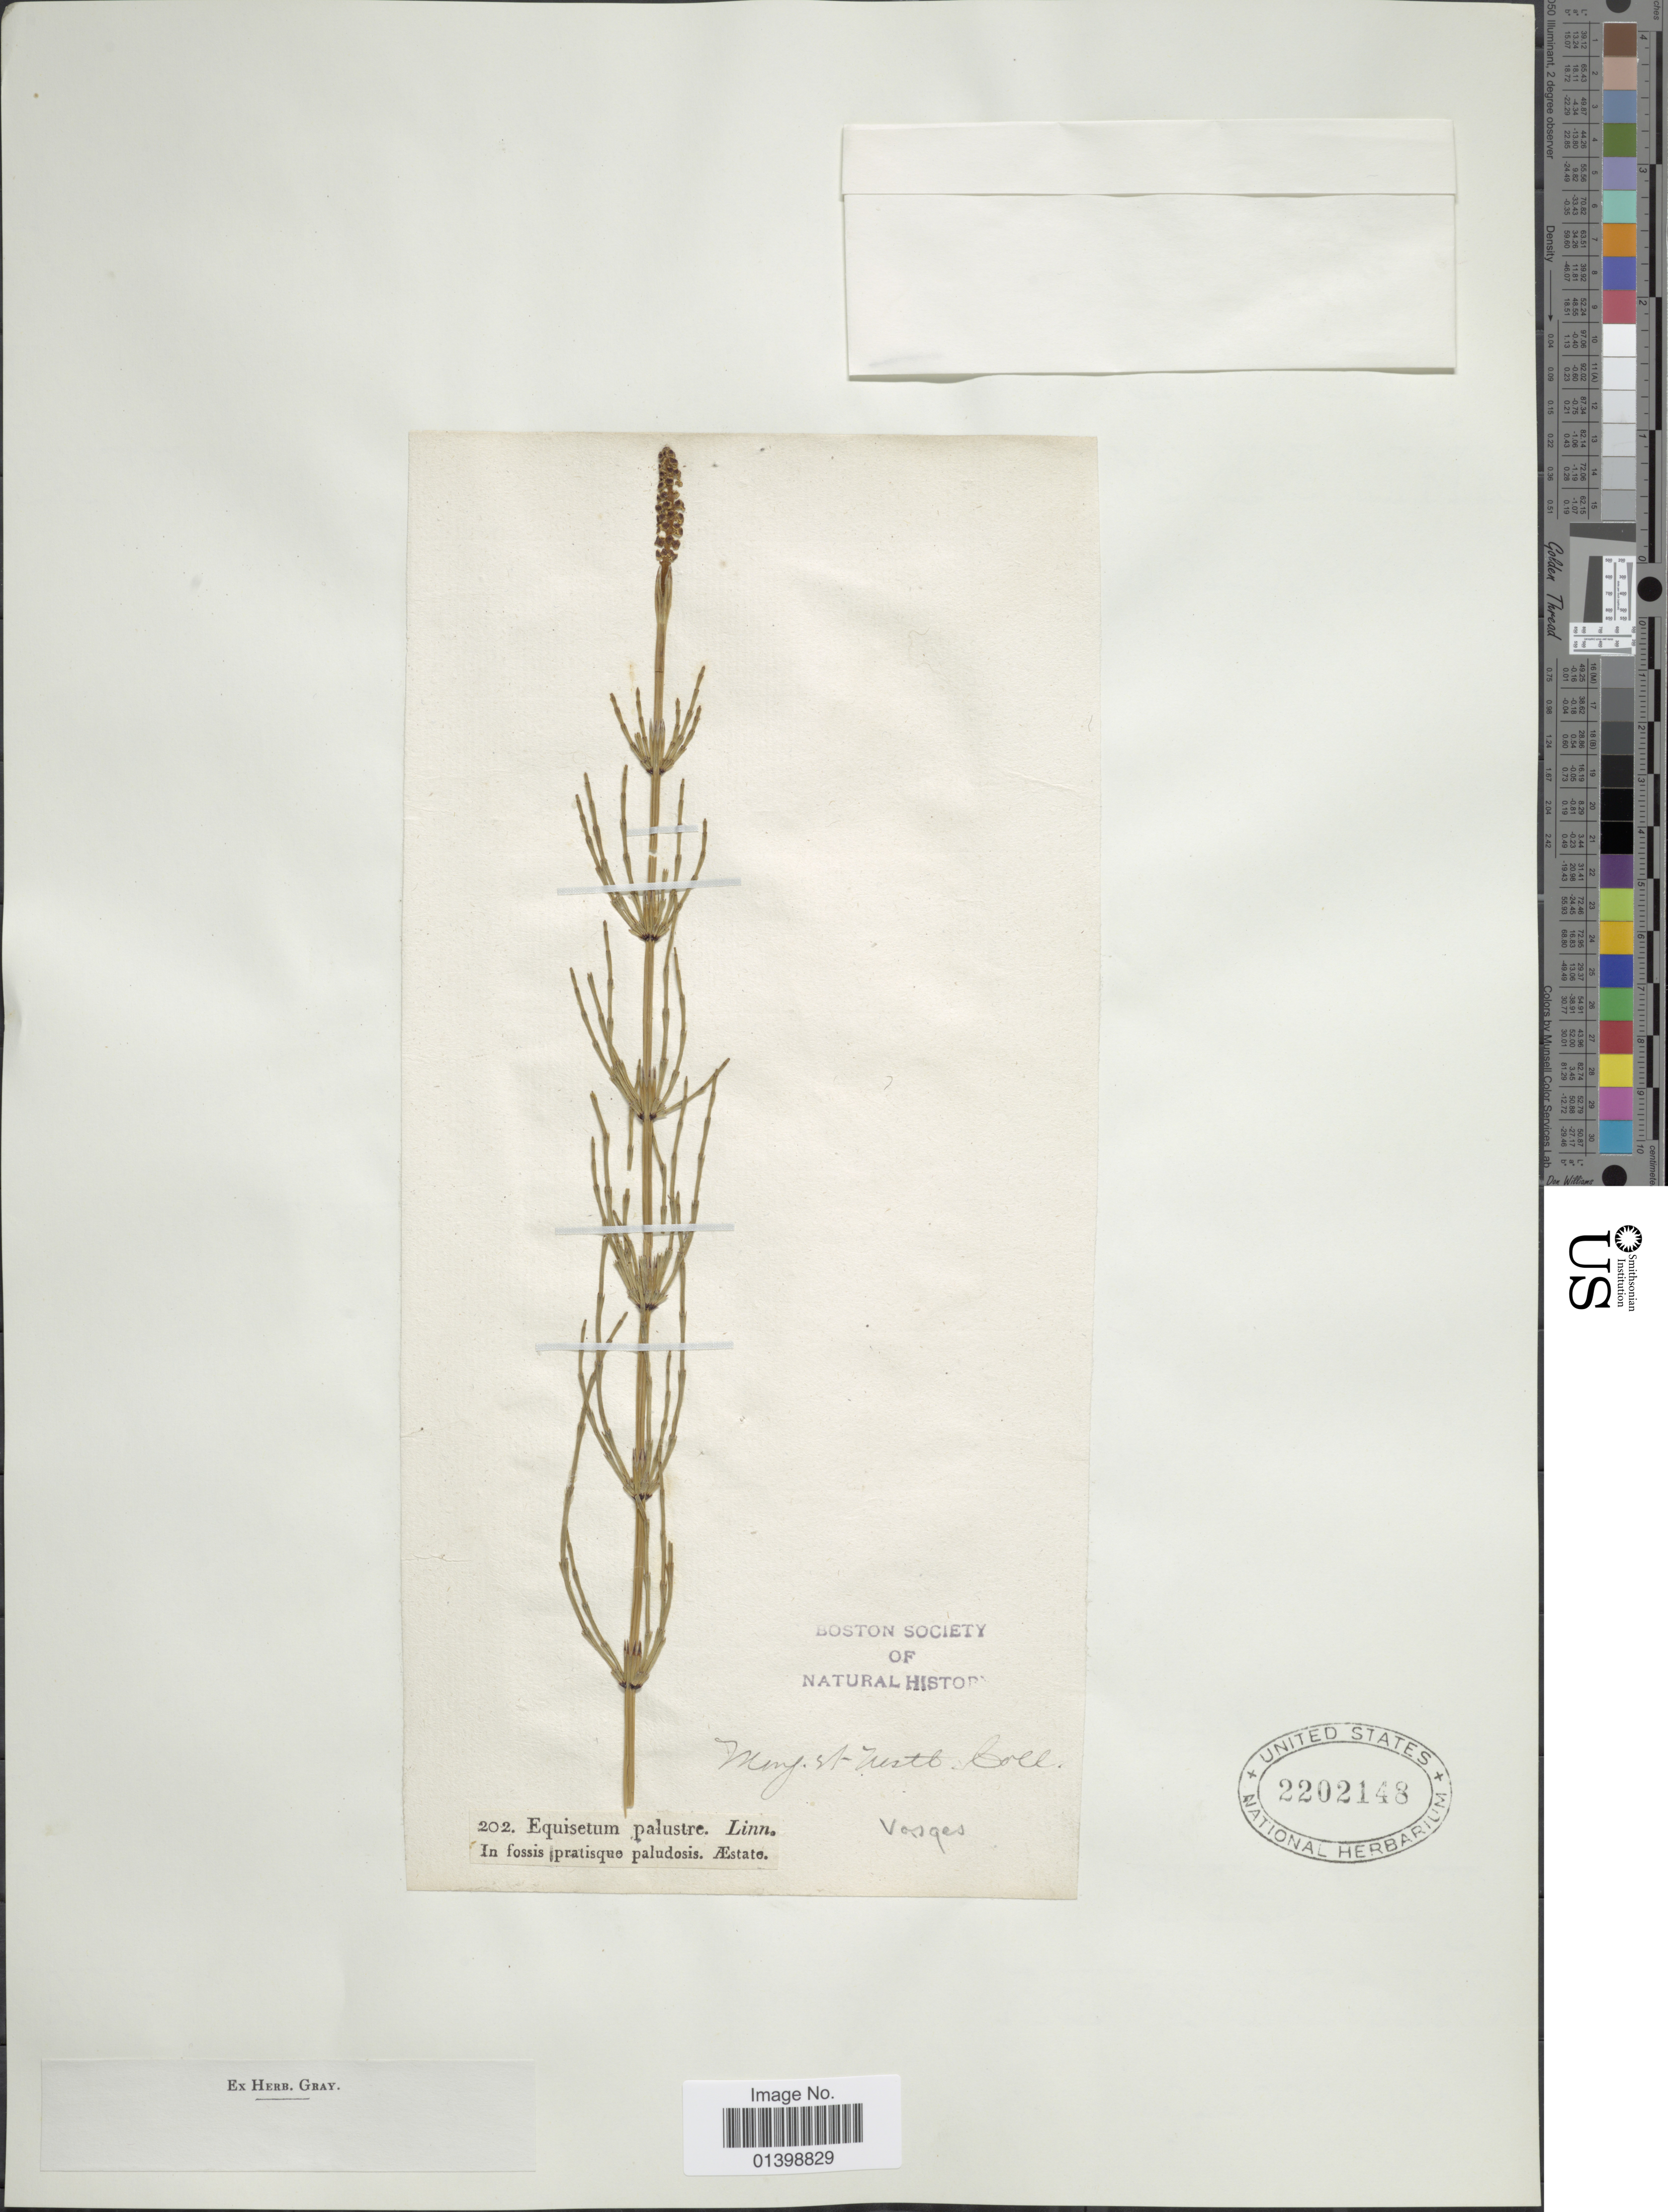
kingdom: Plantae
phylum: Tracheophyta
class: Polypodiopsida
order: Equisetales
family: Equisetaceae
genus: Equisetum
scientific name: Equisetum palustre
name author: L.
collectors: J. Mougeot & C. Nestler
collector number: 202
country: France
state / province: Grand Est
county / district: Vosges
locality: In fossis pratisque paludosis, Vosges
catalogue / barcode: US 2202148